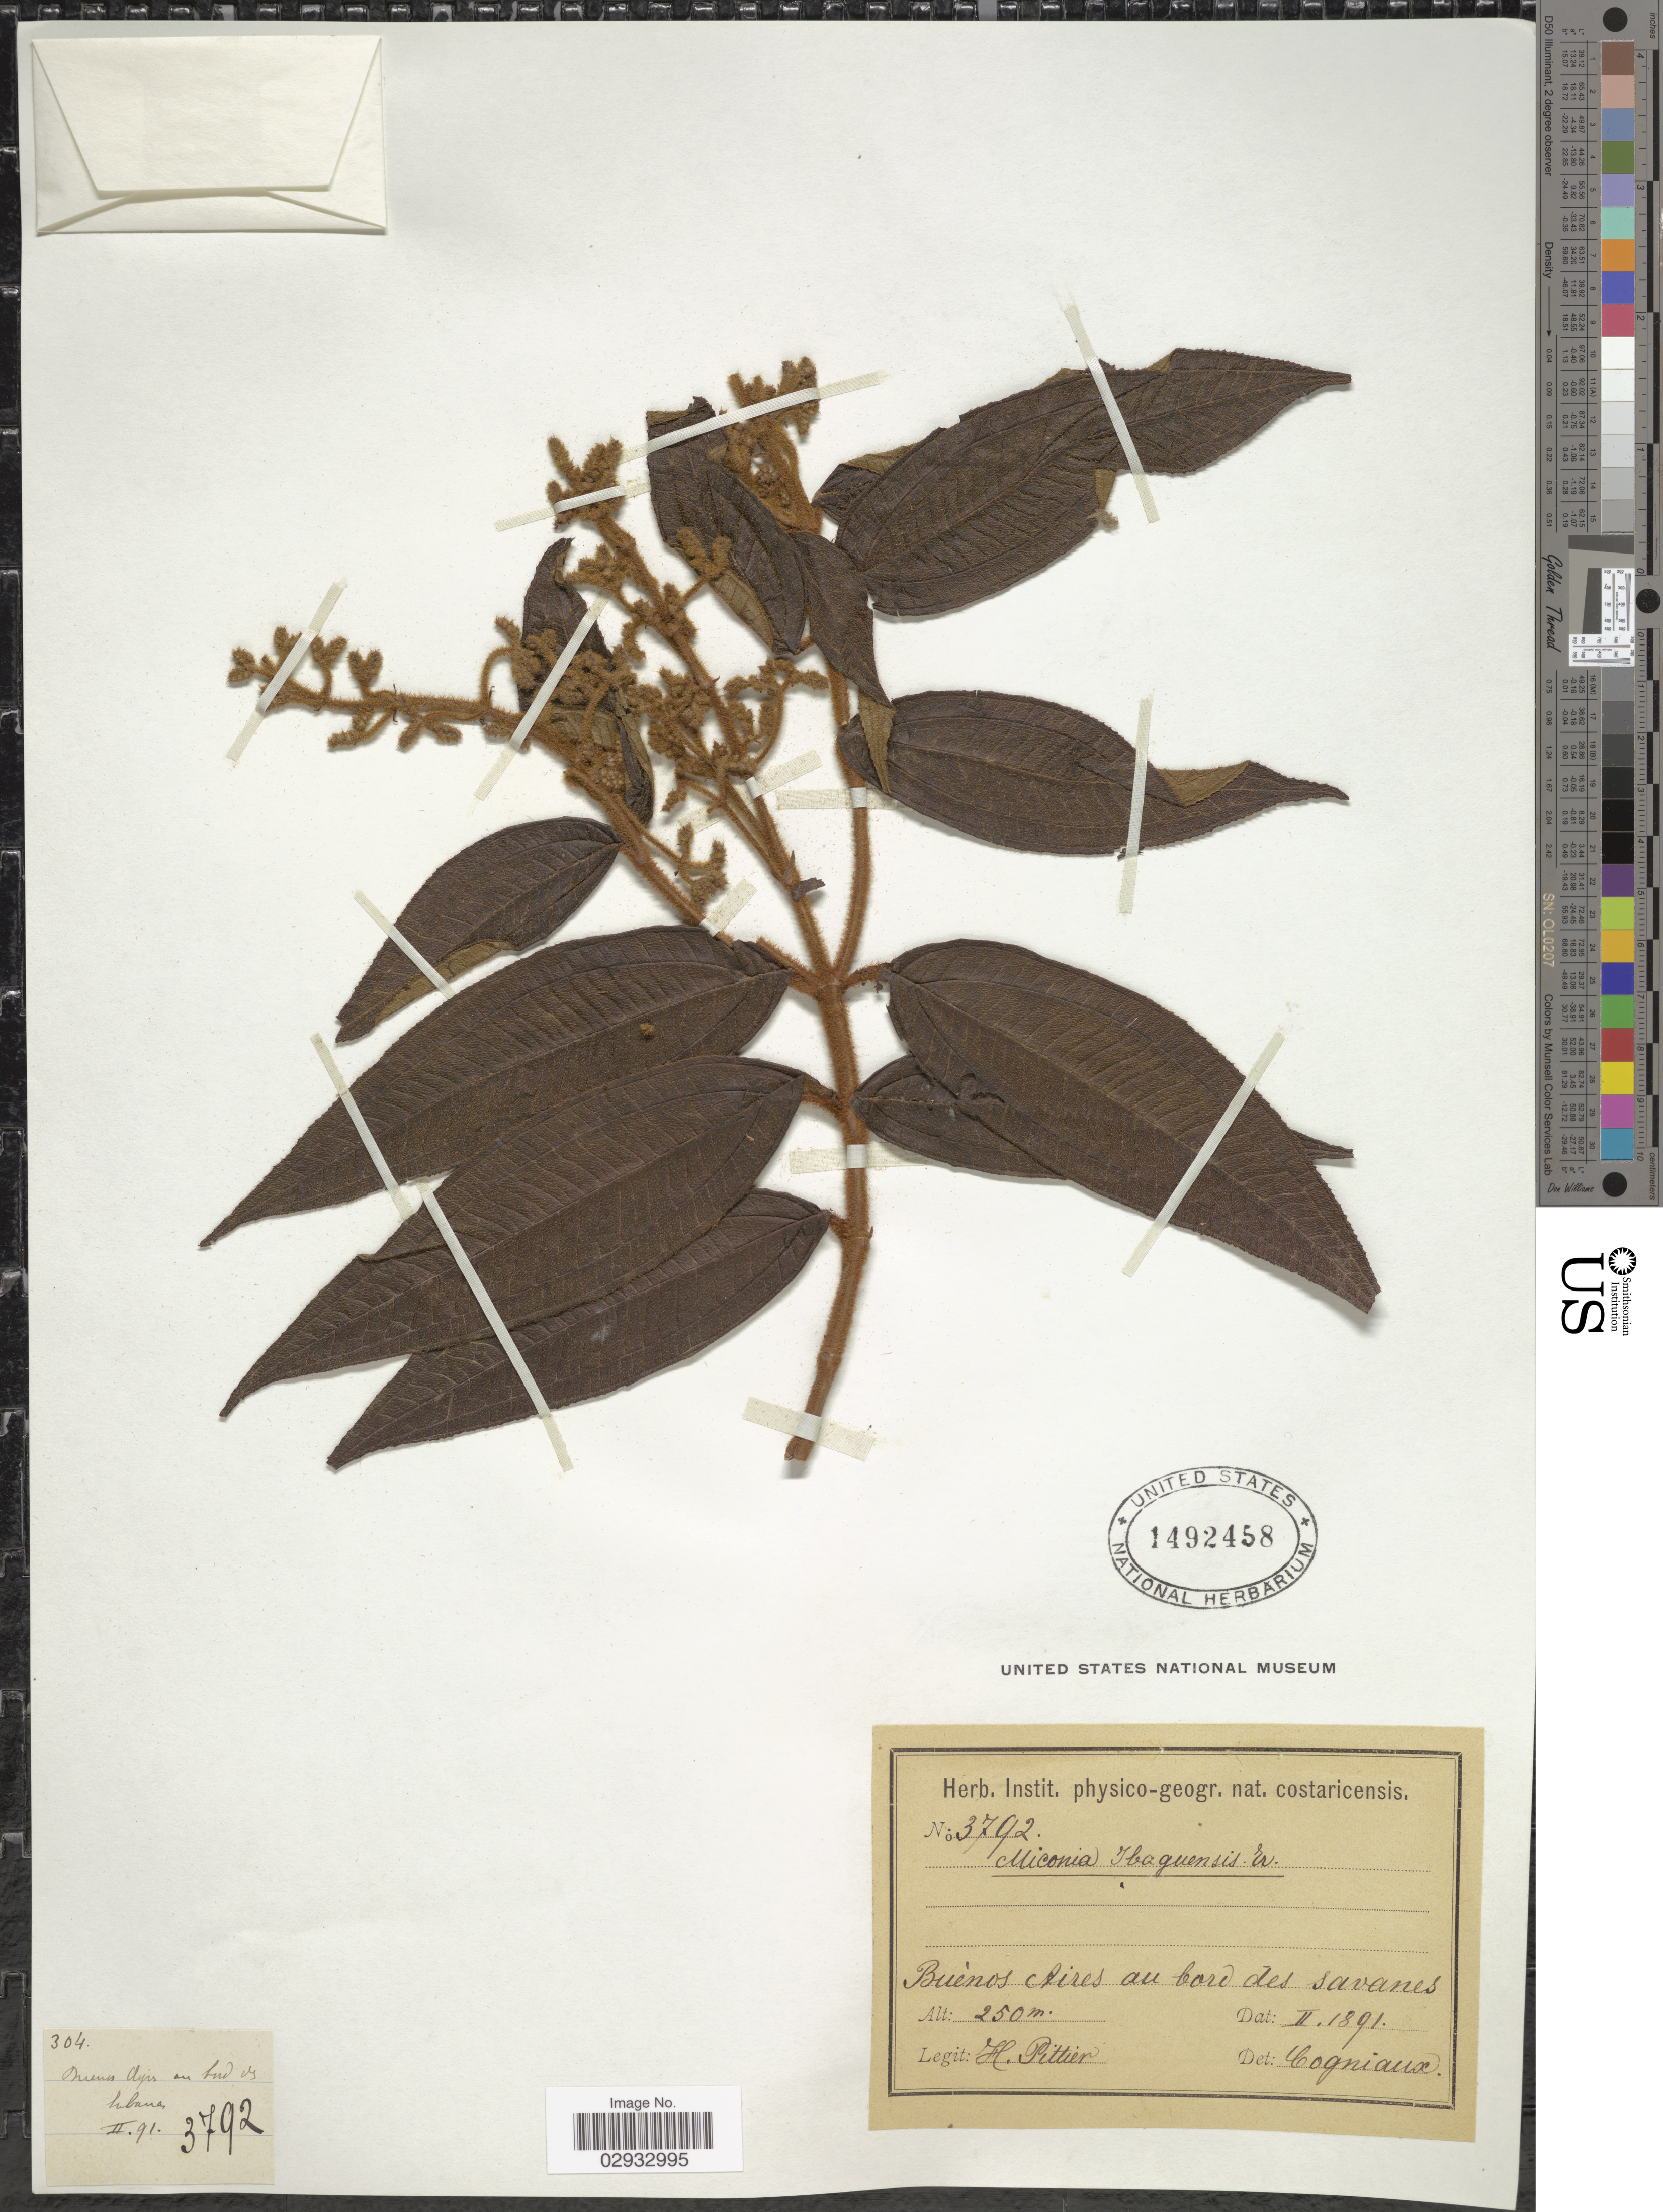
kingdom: Plantae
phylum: Tracheophyta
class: Magnoliopsida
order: Myrtales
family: Melastomataceae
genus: Miconia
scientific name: Miconia ibaguensis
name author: (Bonpl.) Triana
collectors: H. F. Pittier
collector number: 3792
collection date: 1891-02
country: Costa Rica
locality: Buénos Aires au bord des savanes.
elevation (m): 250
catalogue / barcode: US 1492458